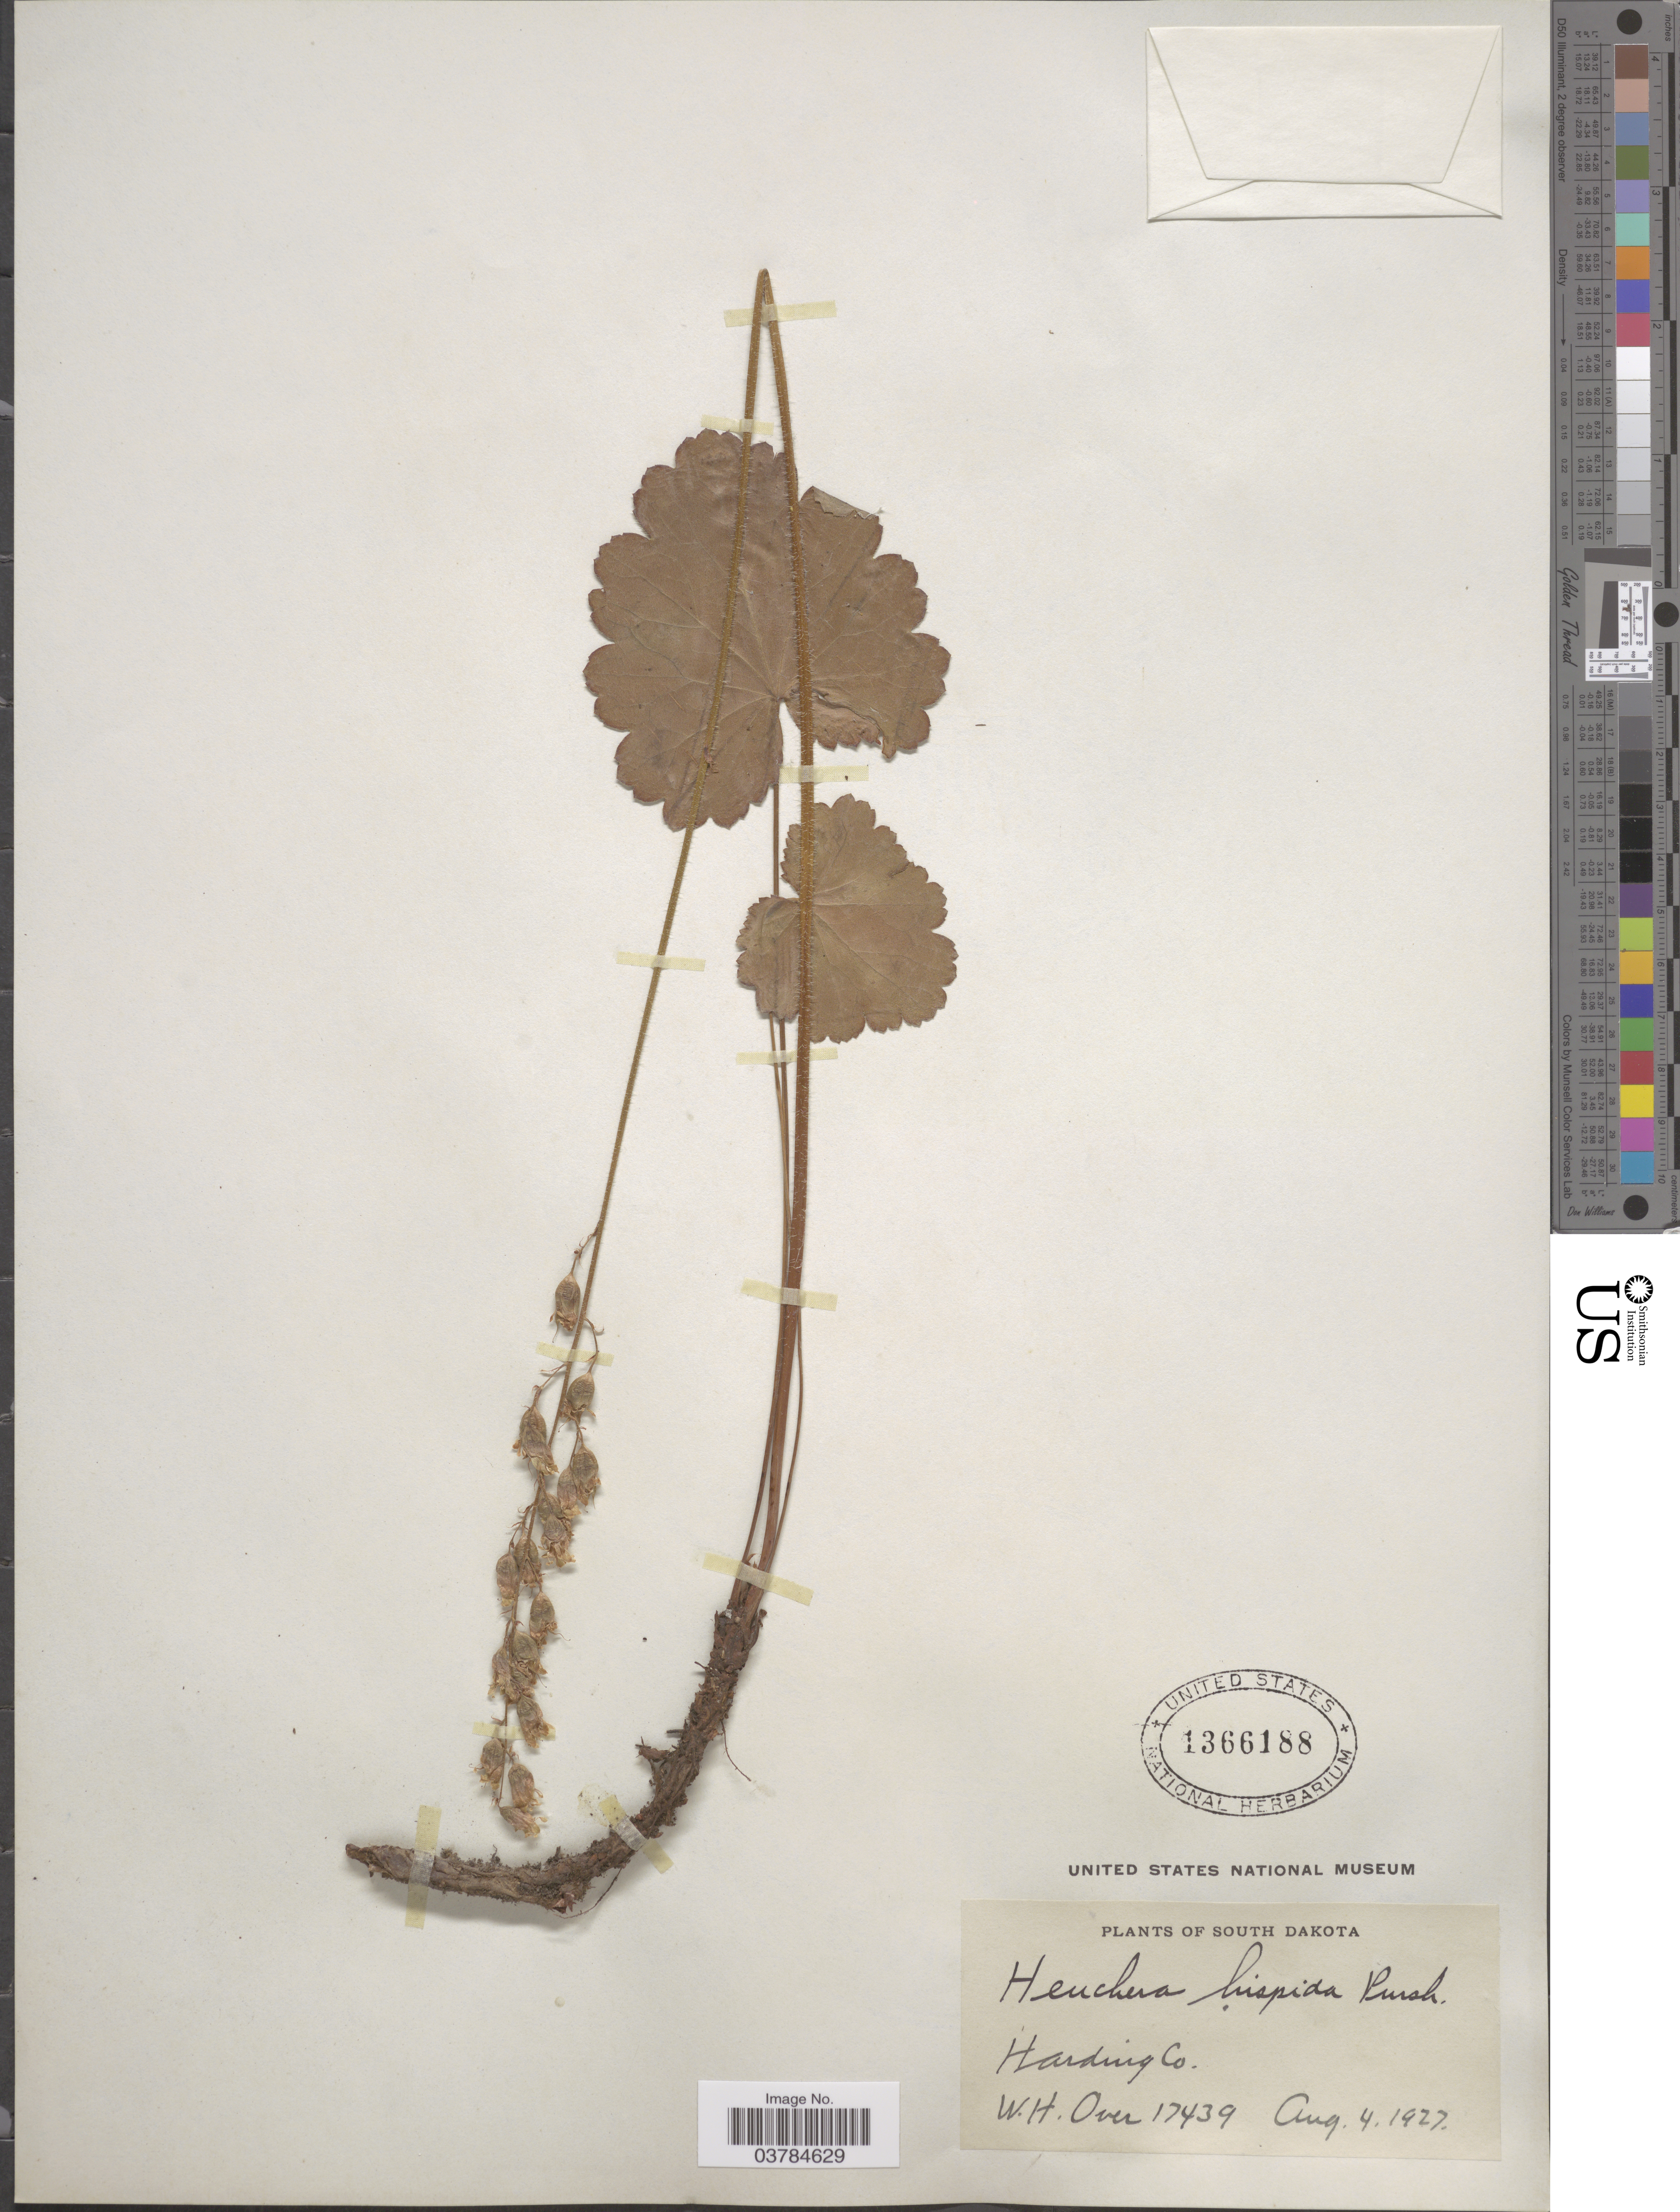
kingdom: Plantae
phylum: Tracheophyta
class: Magnoliopsida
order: Saxifragales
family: Saxifragaceae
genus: Heuchera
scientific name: Heuchera hispida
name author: Pursh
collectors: W. Over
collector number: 17439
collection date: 1927-08-04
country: United States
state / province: South Dakota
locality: Harding Co.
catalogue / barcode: US 1366188